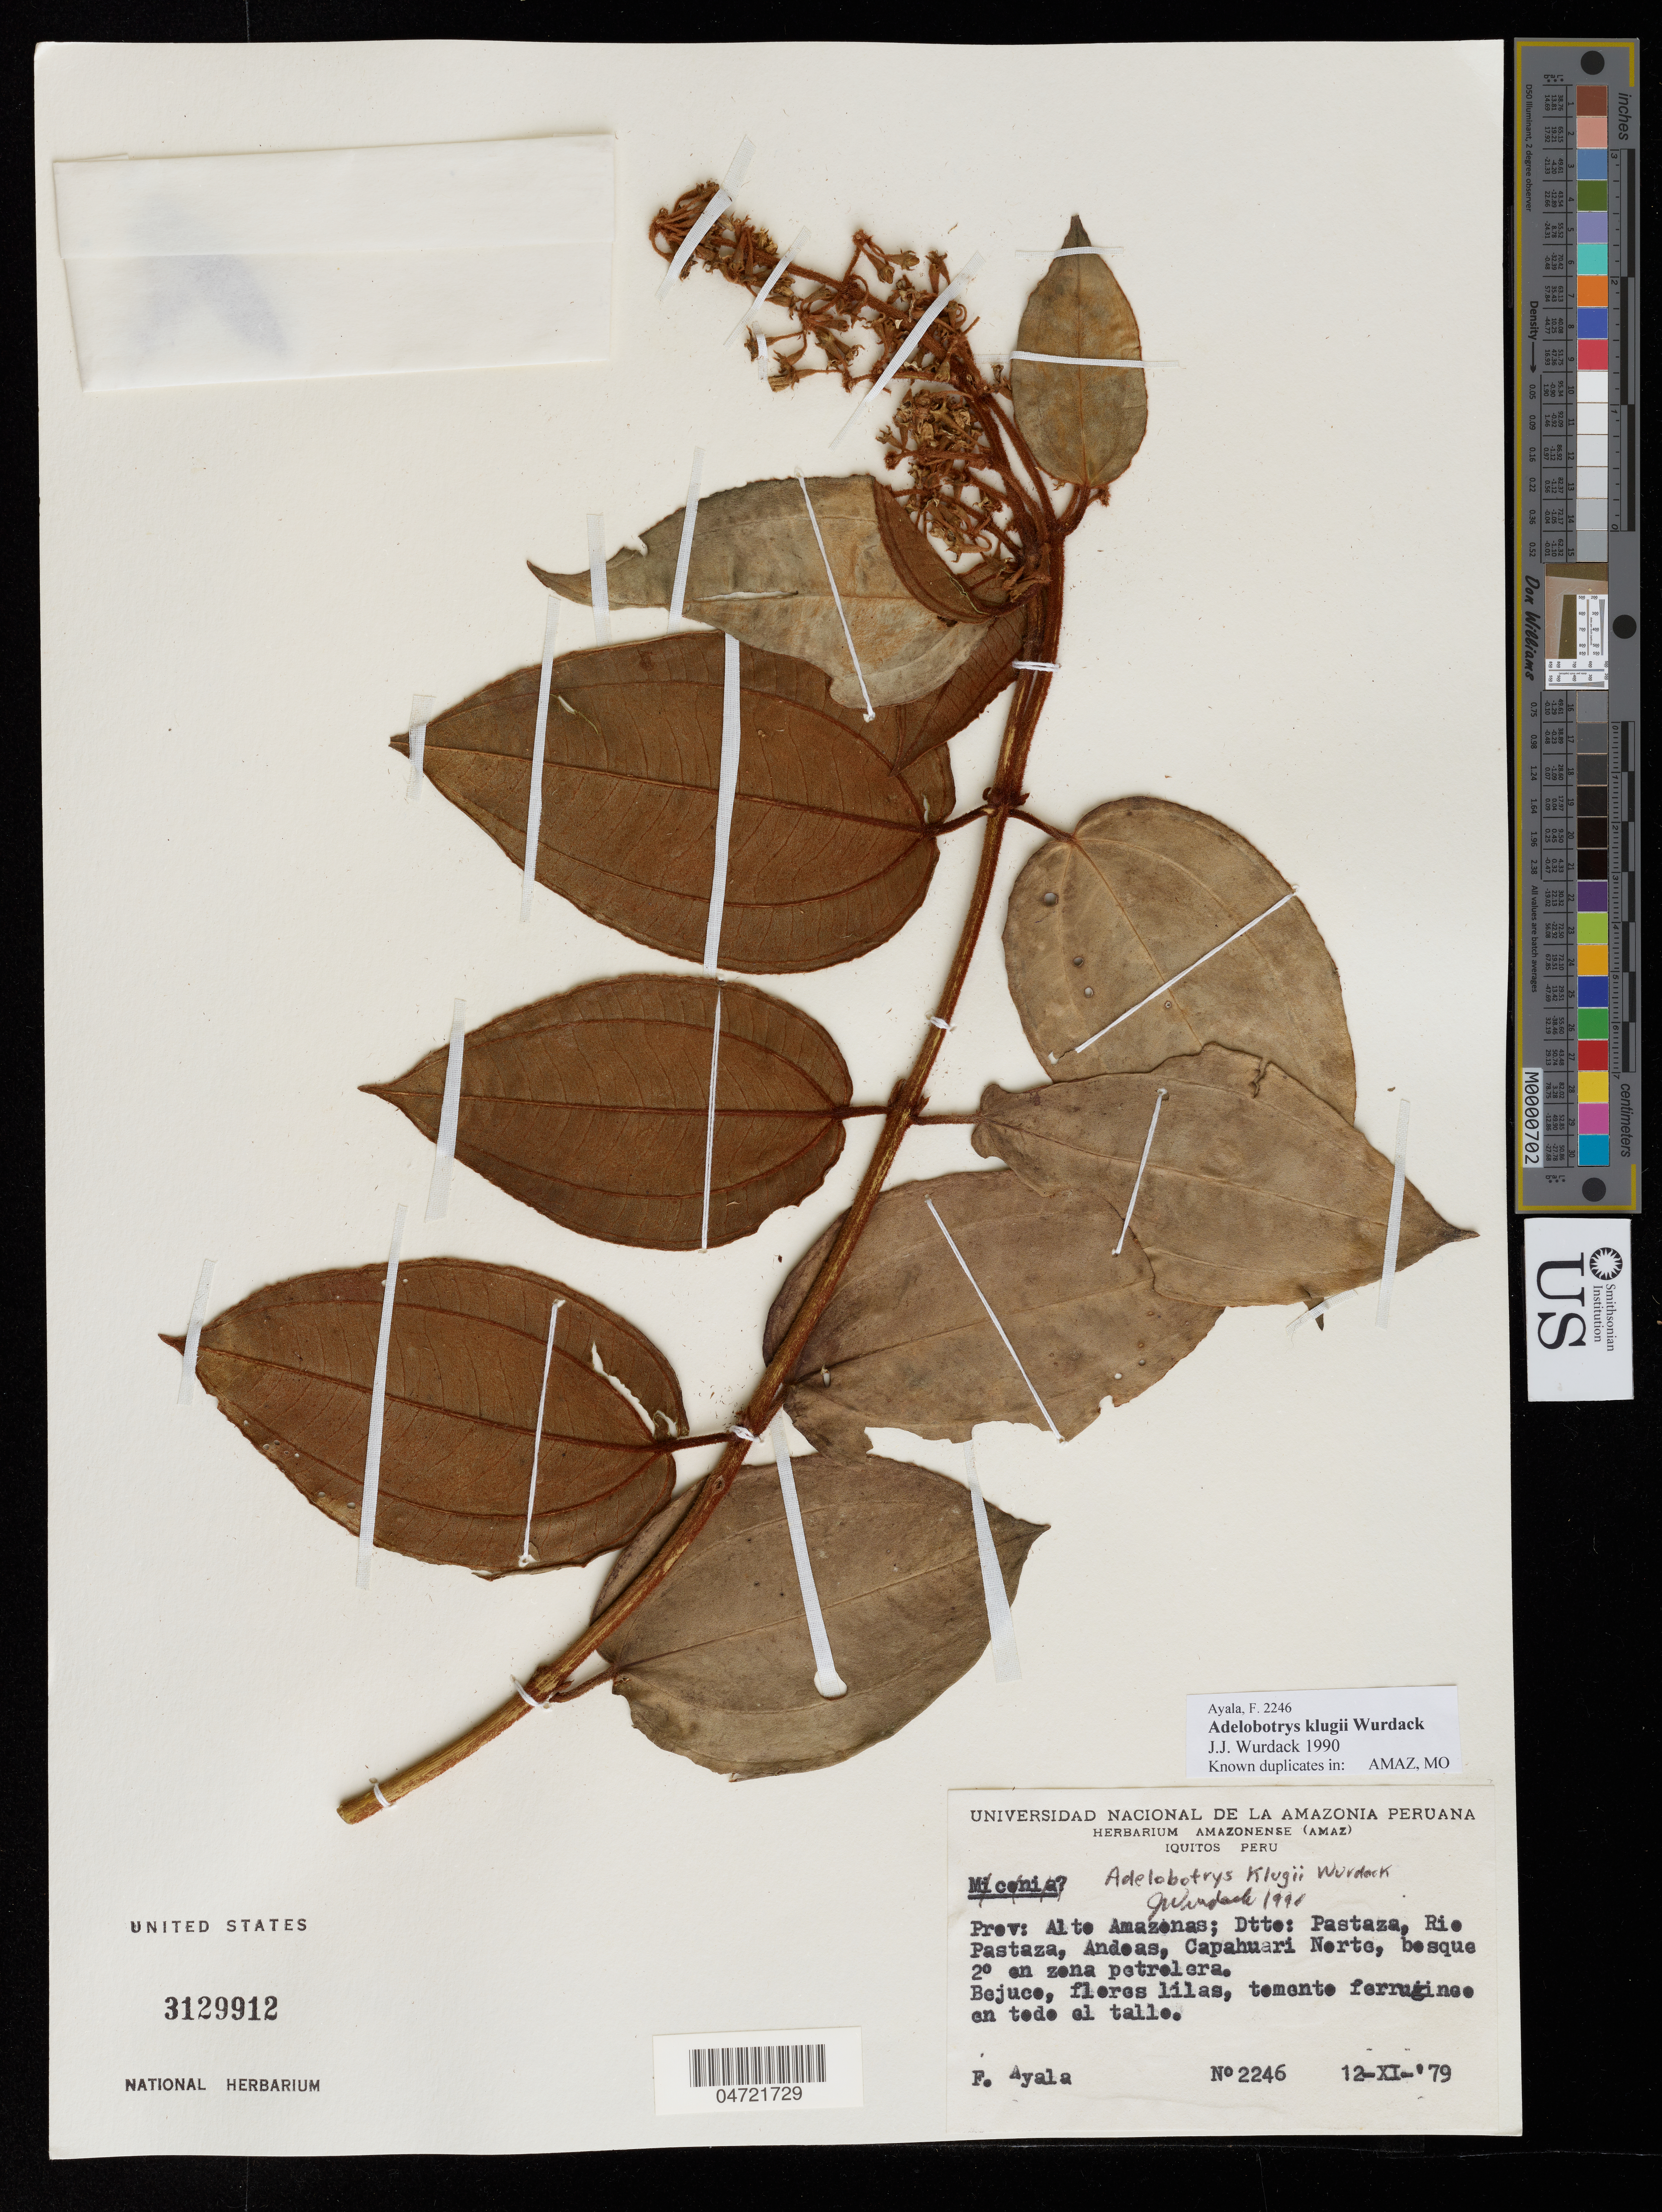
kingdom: Plantae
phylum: Tracheophyta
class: Magnoliopsida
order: Myrtales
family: Melastomataceae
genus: Adelobotrys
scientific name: Adelobotrys klugii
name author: Wurdack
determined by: Schulman, Leif, (TUR), University of Turku (FINLAND)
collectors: F. Ayala F.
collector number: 2246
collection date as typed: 12 Nov 1979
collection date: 1979-11-12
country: Peru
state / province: Loreto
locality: Prov. Alto Amazonas, Dtto. Pastaza; Rio Pastaza, Andoas, Capahuari Norte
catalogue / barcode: US 3129912